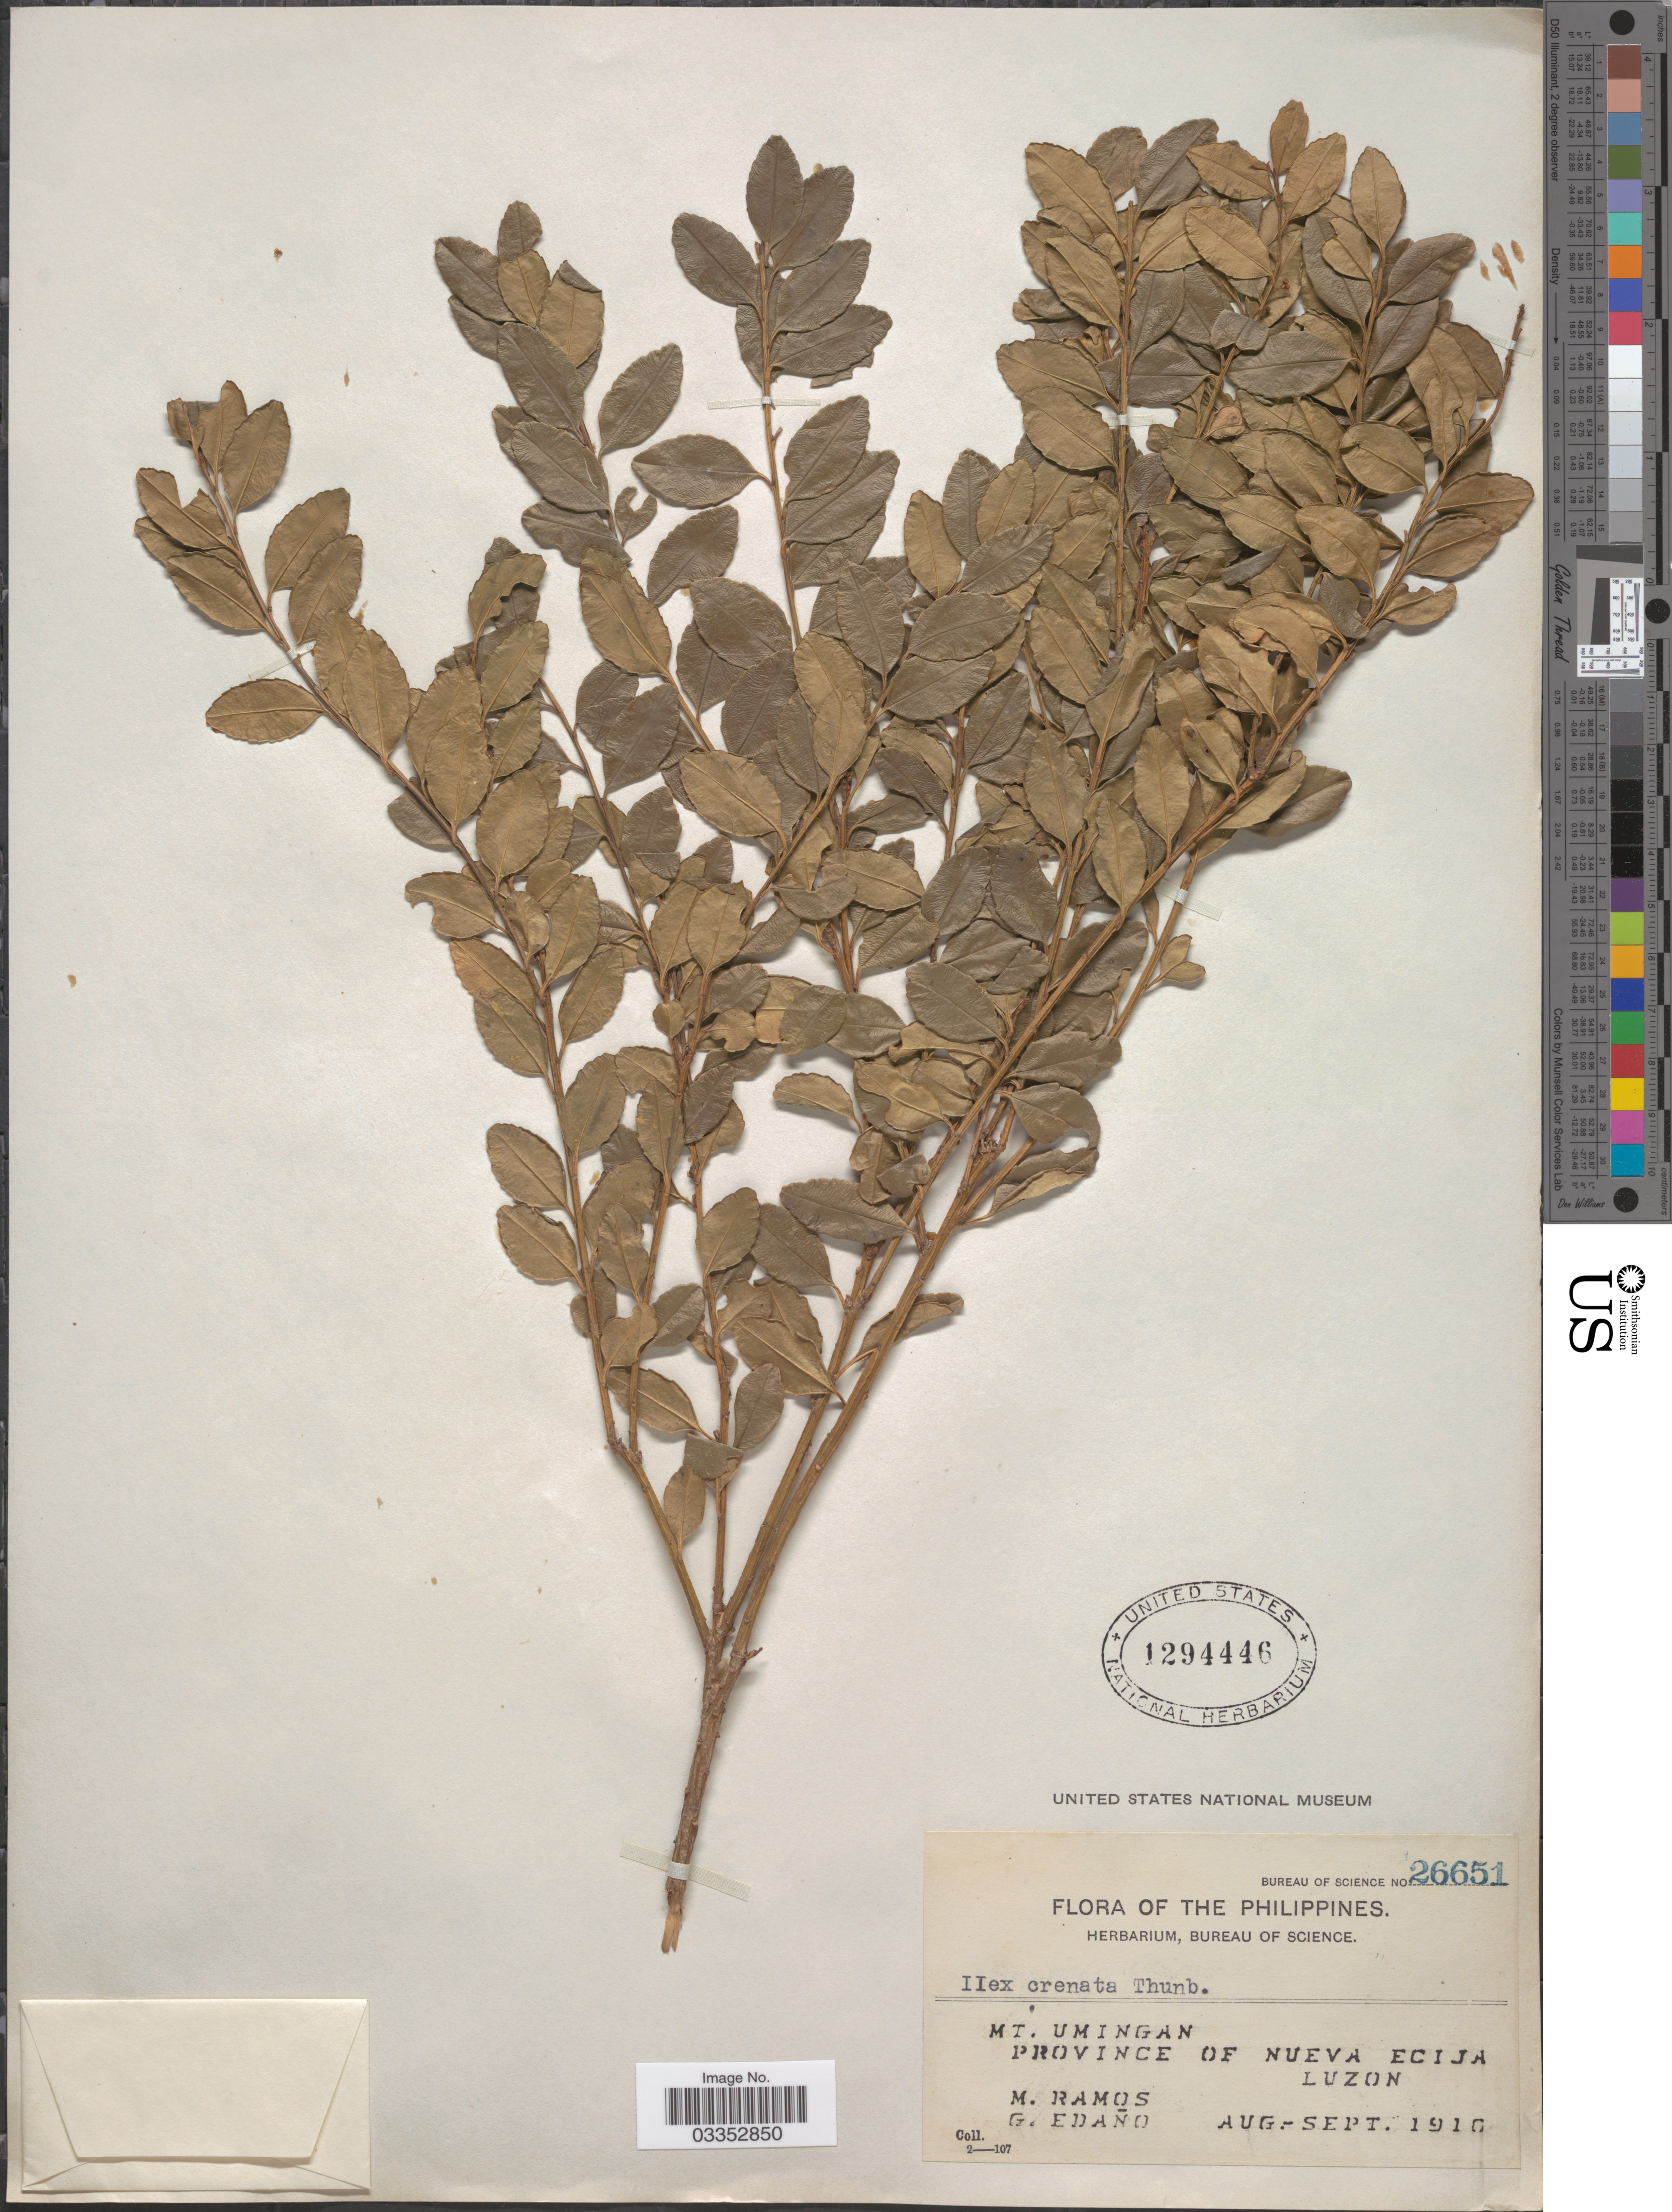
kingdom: Plantae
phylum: Tracheophyta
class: Magnoliopsida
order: Aquifoliales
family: Aquifoliaceae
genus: Ilex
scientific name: Ilex crenata var. luzonica (Rolfe) Loes. ined.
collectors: M. Ramos & G. Edaño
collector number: Bureau of Science 26651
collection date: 1910-08/1910-09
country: Philippines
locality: Mt. Umingan, Province of Nueva Ecija, Luzon.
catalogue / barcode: US 1294446